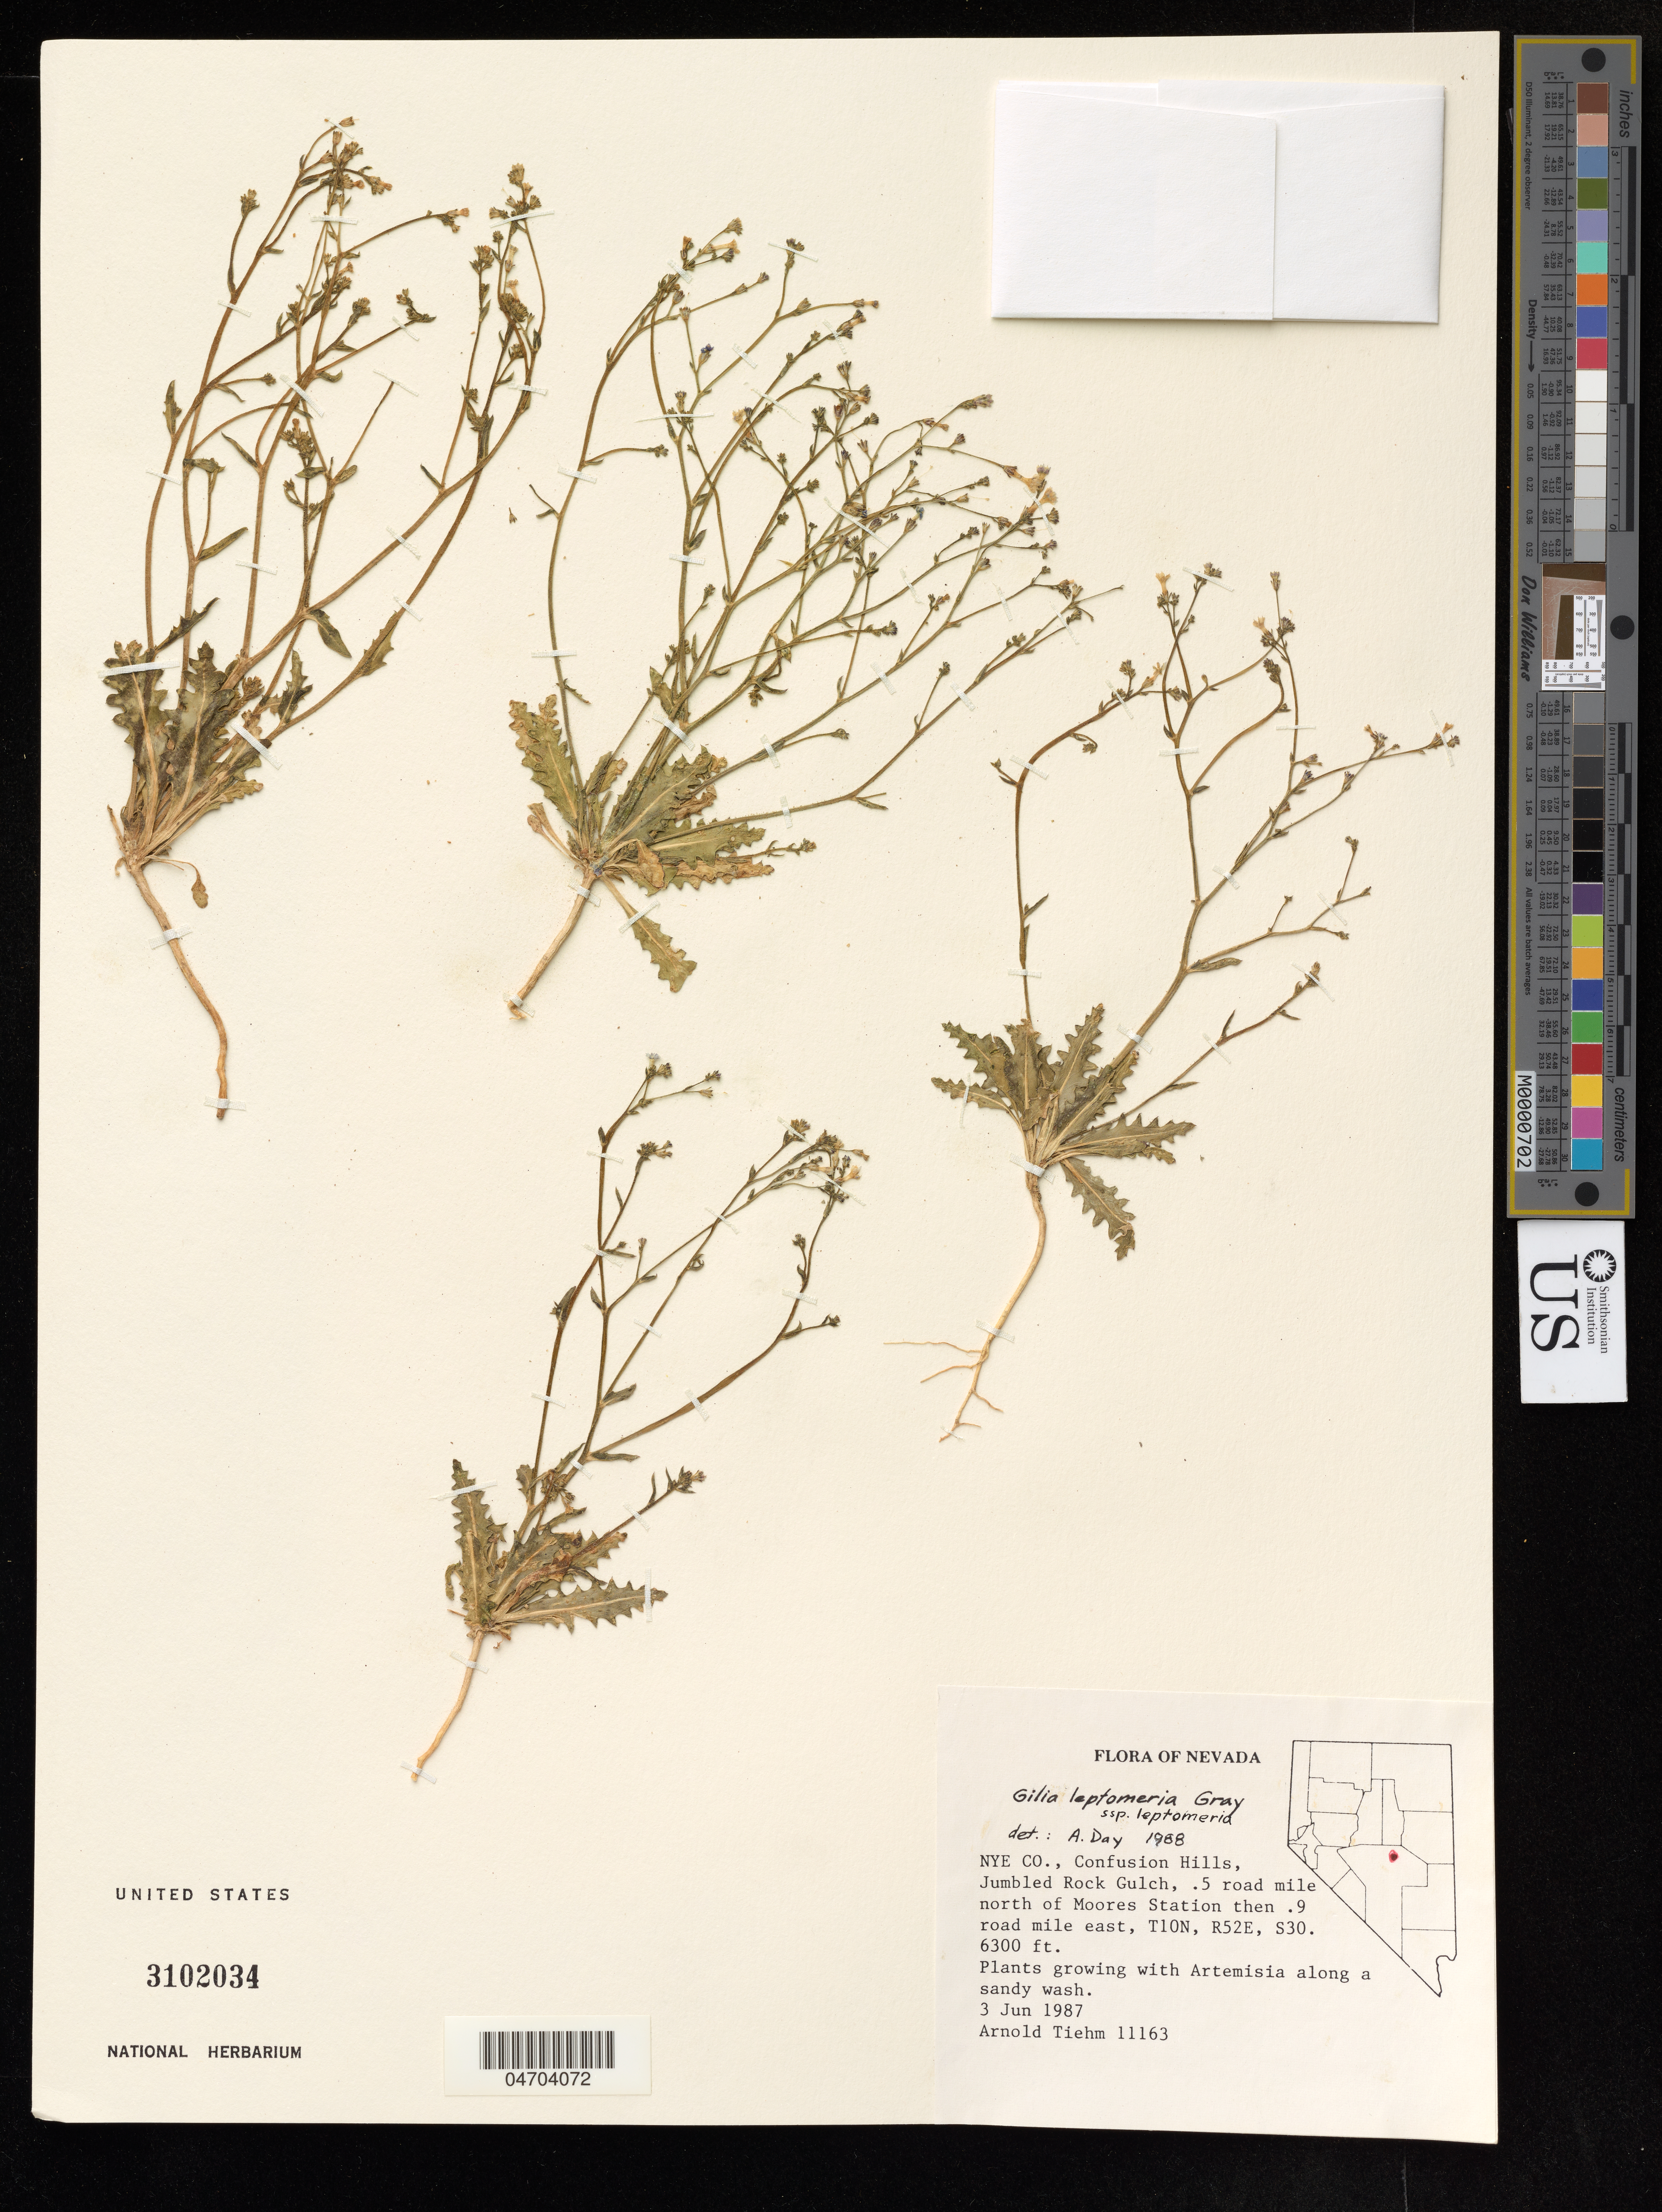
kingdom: Plantae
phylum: Tracheophyta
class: Magnoliopsida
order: Ericales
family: Polemoniaceae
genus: Aliciella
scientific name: Aliciella leptomeria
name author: (A. Gray) J.M. Porter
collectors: A. Tiehm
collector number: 11163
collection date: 1987-06-03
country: United States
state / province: Nevada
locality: Nye Co. Confusion Hills, Jumbled Rock Gulch, .5 road mile north of Moores Station then .9 road mile east, T10N R52E S30.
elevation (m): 1920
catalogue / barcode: US 3102034